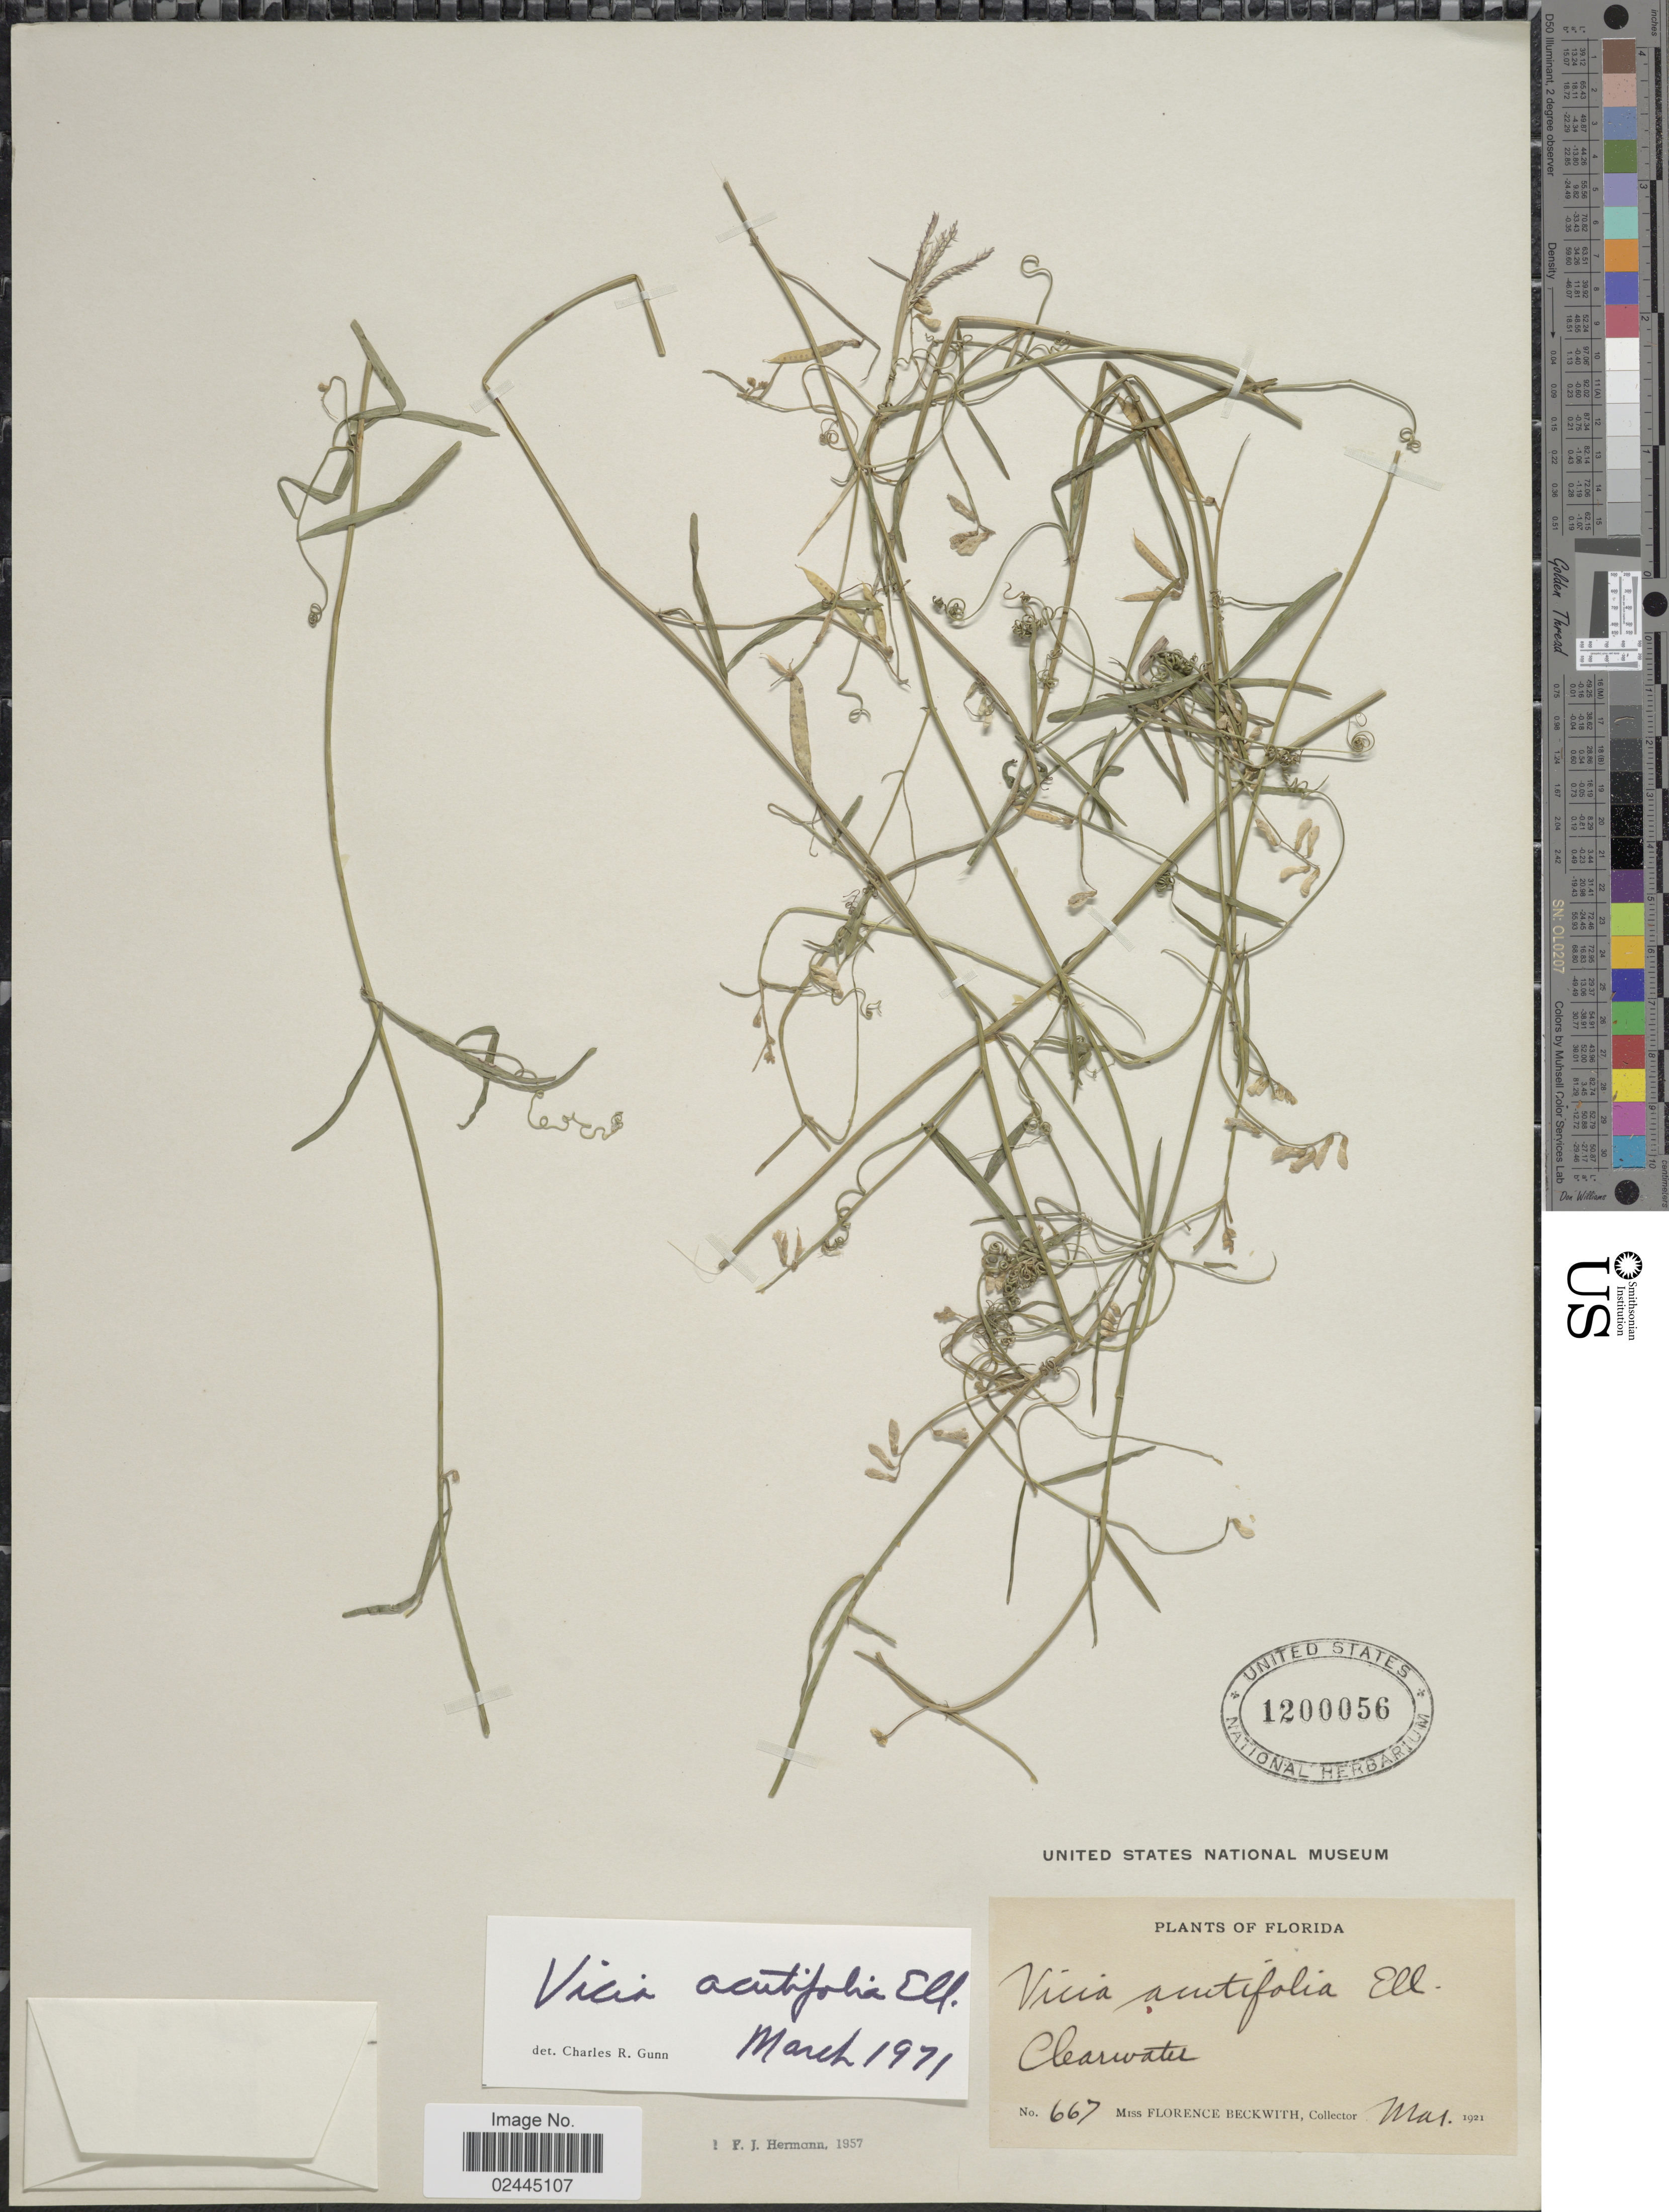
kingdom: Plantae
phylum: Tracheophyta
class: Magnoliopsida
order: Fabales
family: Fabaceae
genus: Vicia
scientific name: Vicia acutifolia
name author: Elliott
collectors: F. Beckwith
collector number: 667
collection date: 1921-03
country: United States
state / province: Florida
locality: Clearwater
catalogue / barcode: US 1200056